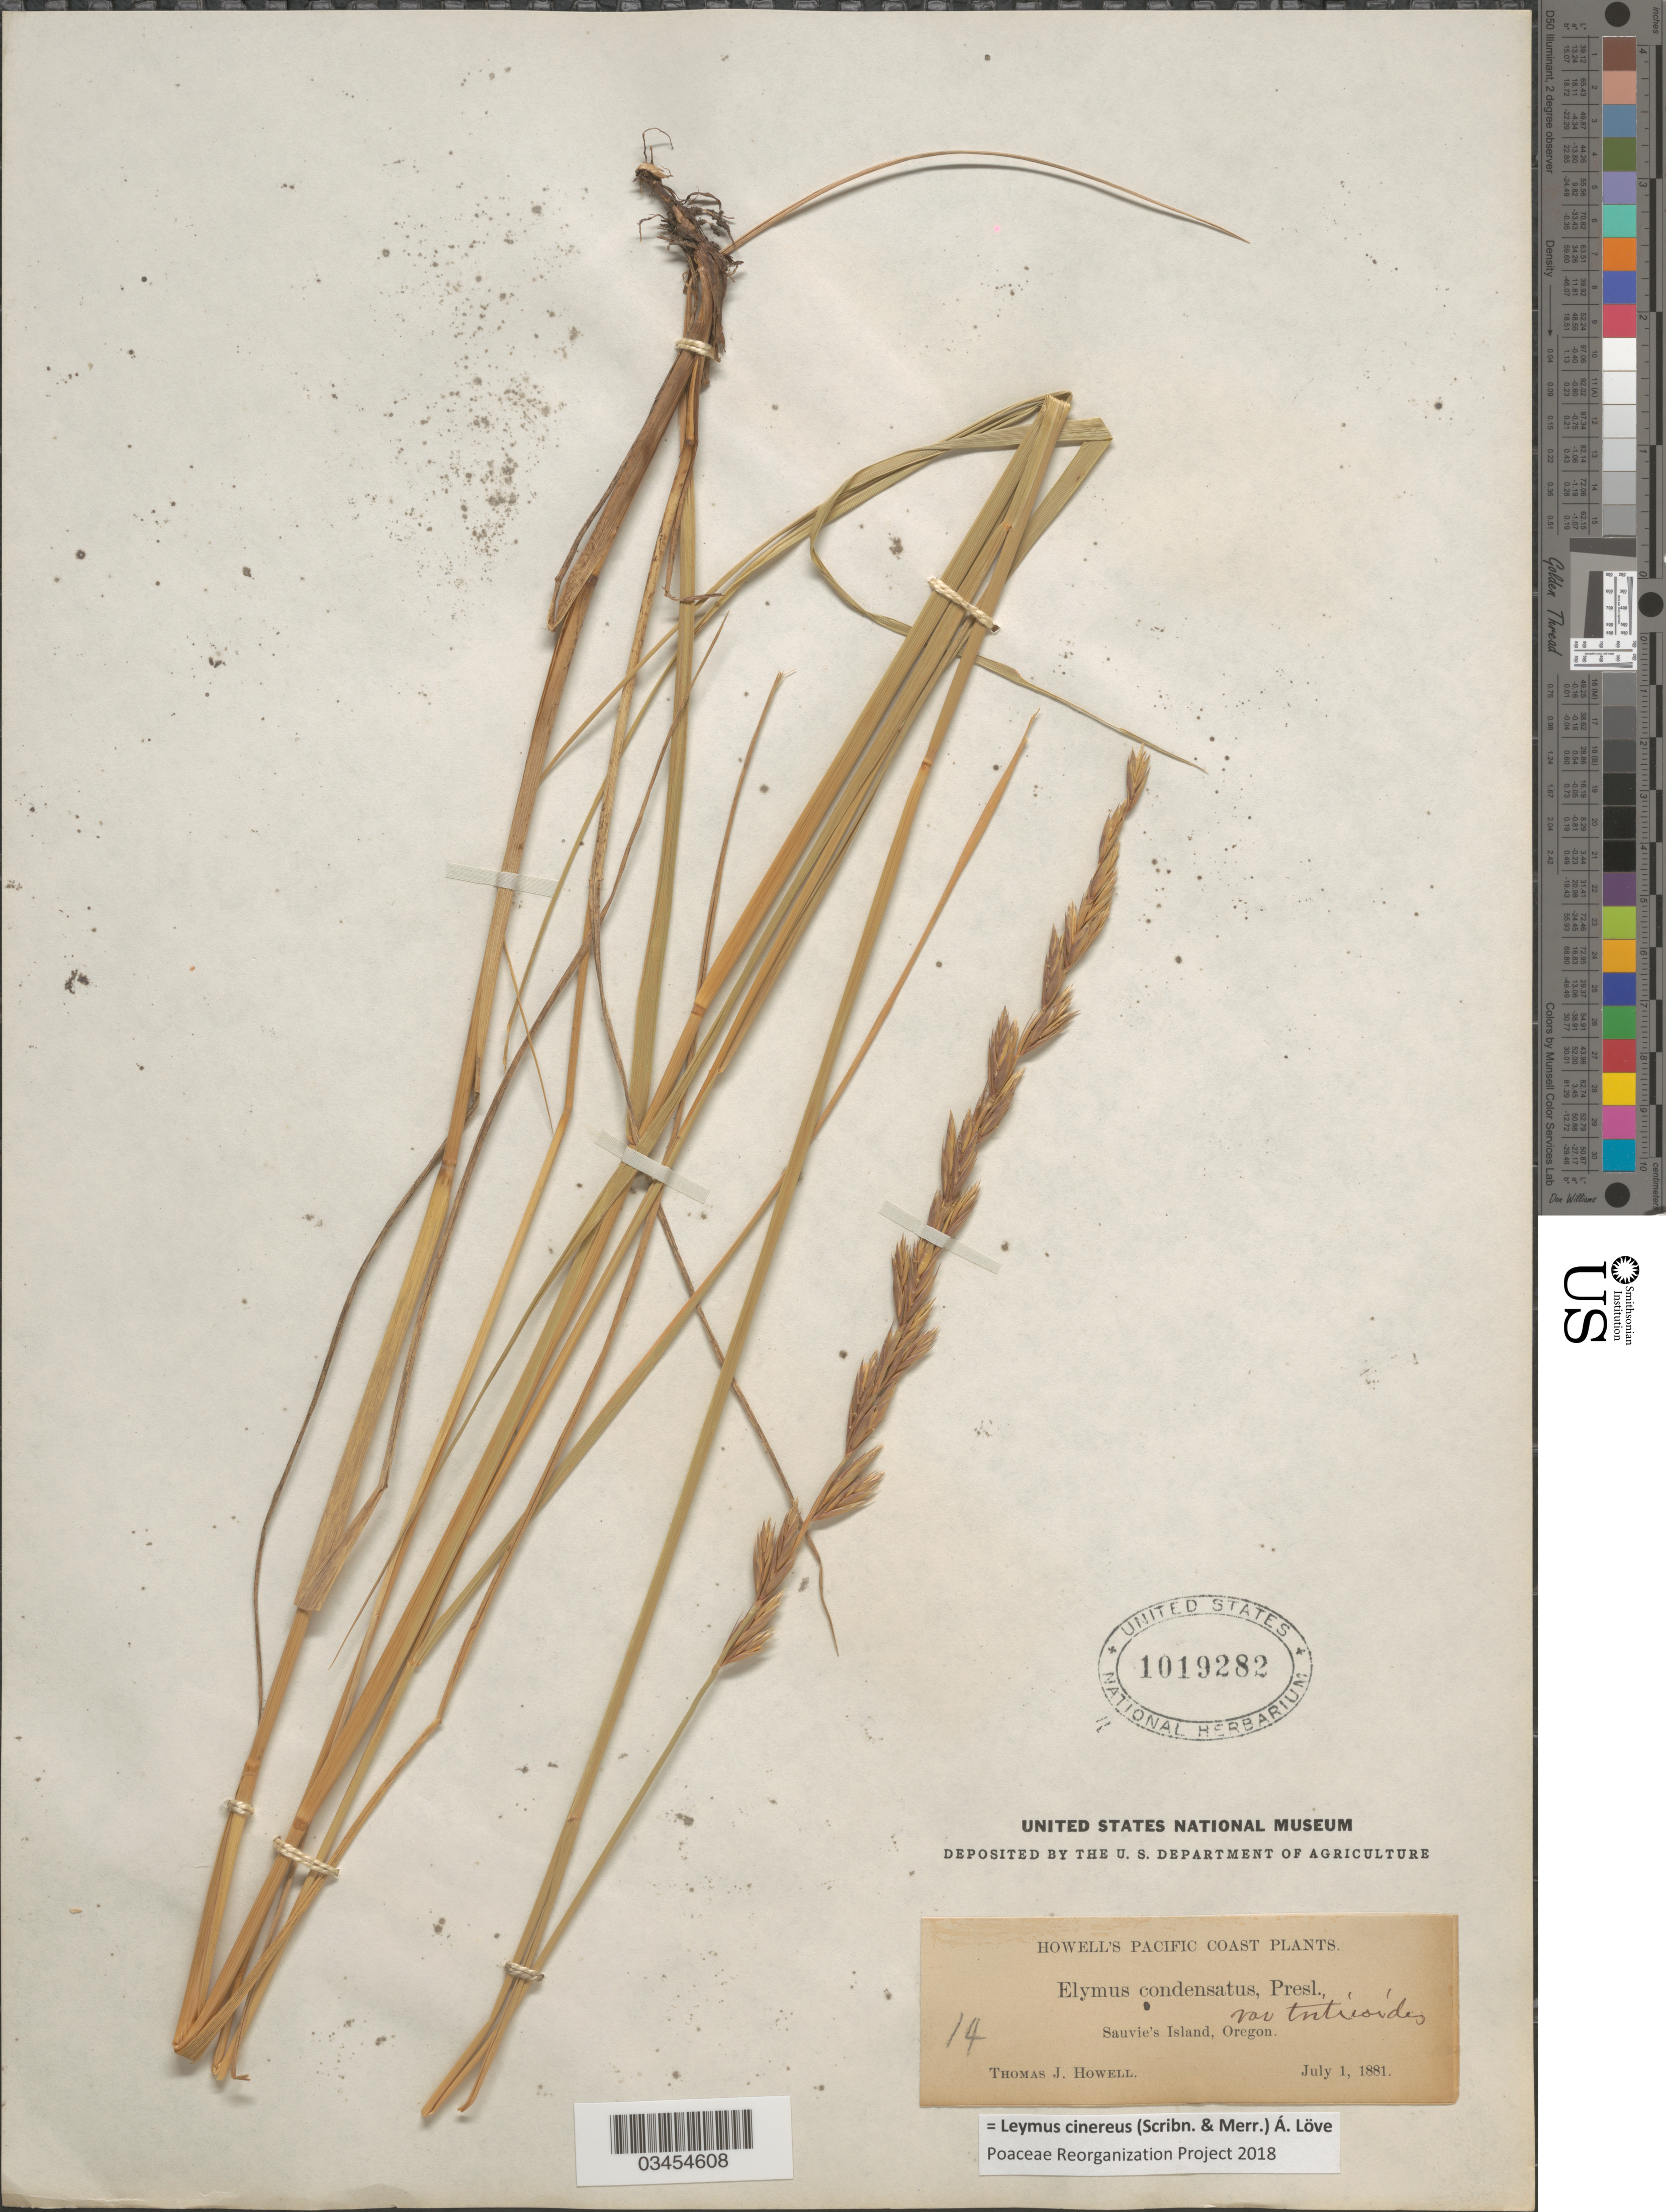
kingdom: Plantae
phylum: Tracheophyta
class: Liliopsida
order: Poales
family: Poaceae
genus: Leymus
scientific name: Leymus cinereus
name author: (Scribn. & Merr.) Á. Löve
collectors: T. J. Howell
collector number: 14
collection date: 1881-07-01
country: United States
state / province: Oregon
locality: Pacific Coast. Sauvie's Island.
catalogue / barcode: US 1019282